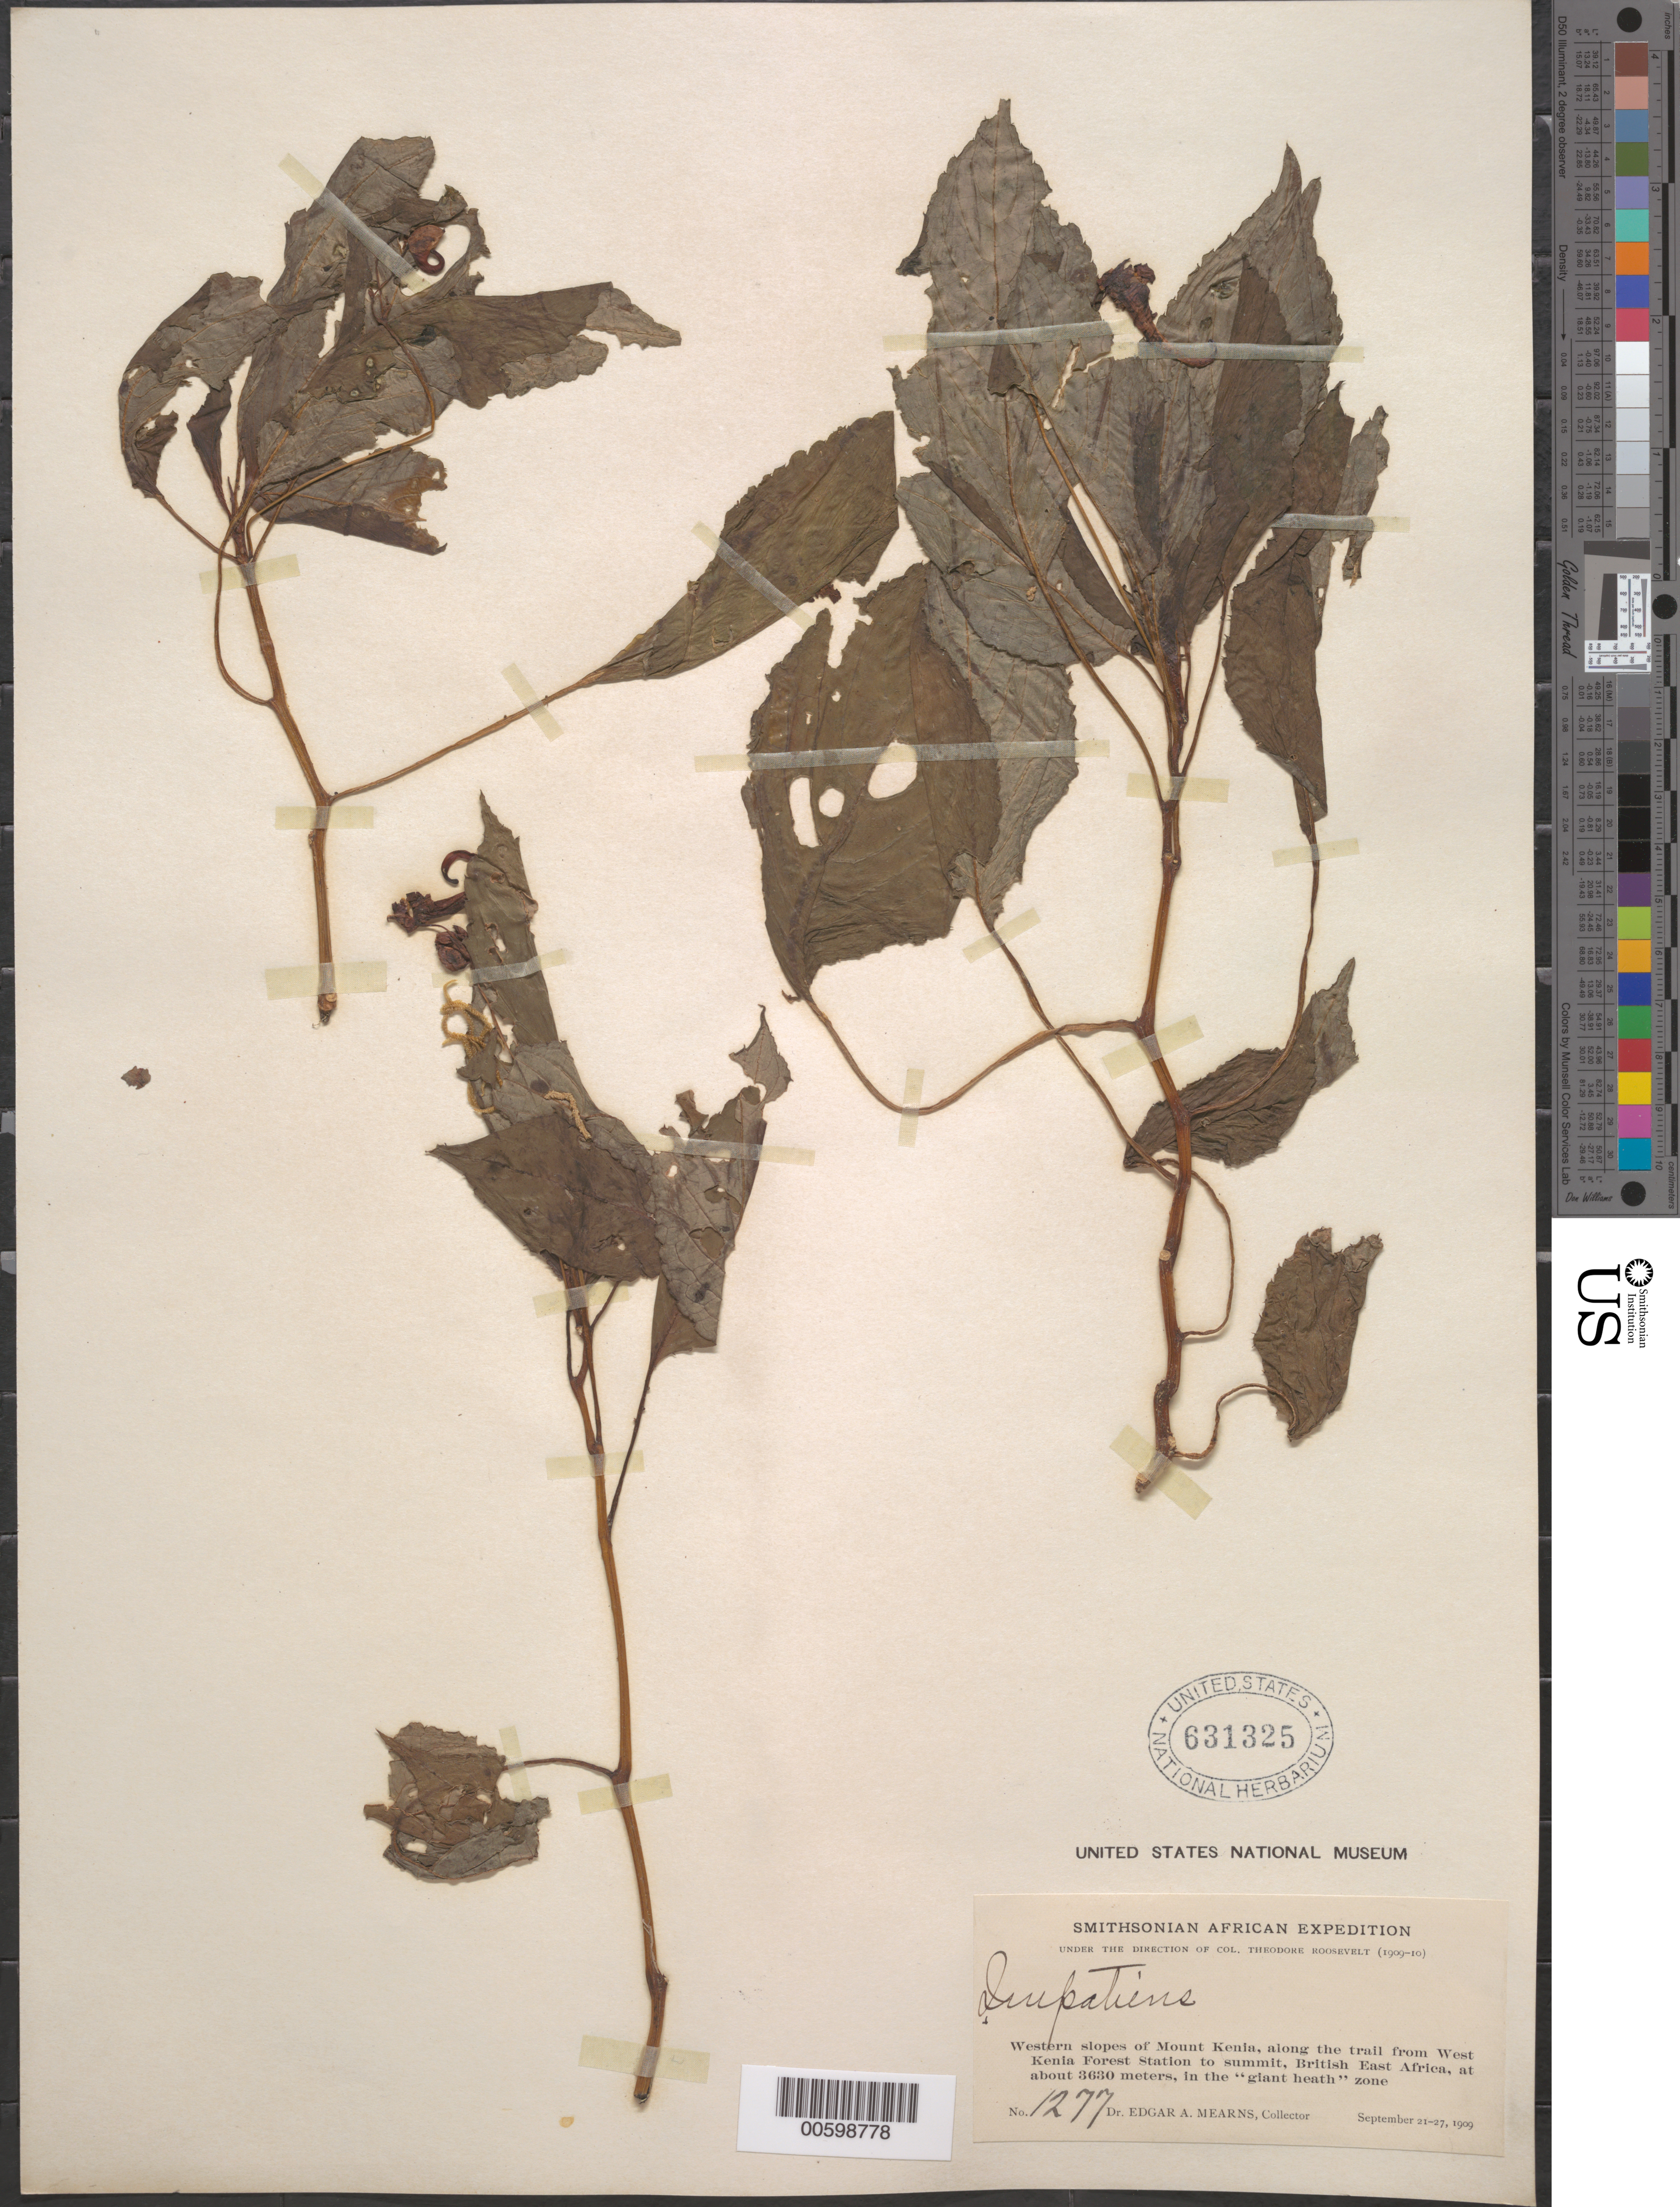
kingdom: Plantae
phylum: Tracheophyta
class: Magnoliopsida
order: Ericales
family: Balsaminaceae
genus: Impatiens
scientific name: Impatiens sp.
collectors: E. A. Mearns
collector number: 1277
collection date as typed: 21 Sep 1909 to 27 Sep 1909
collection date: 1909-09-21/1909-09-27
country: Kenya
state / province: Nyeri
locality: Western slopes of Mount Kenya, along the trail from West Kenya Forest Station to summit, in the " giant health zone"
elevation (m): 3630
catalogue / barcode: US 631325